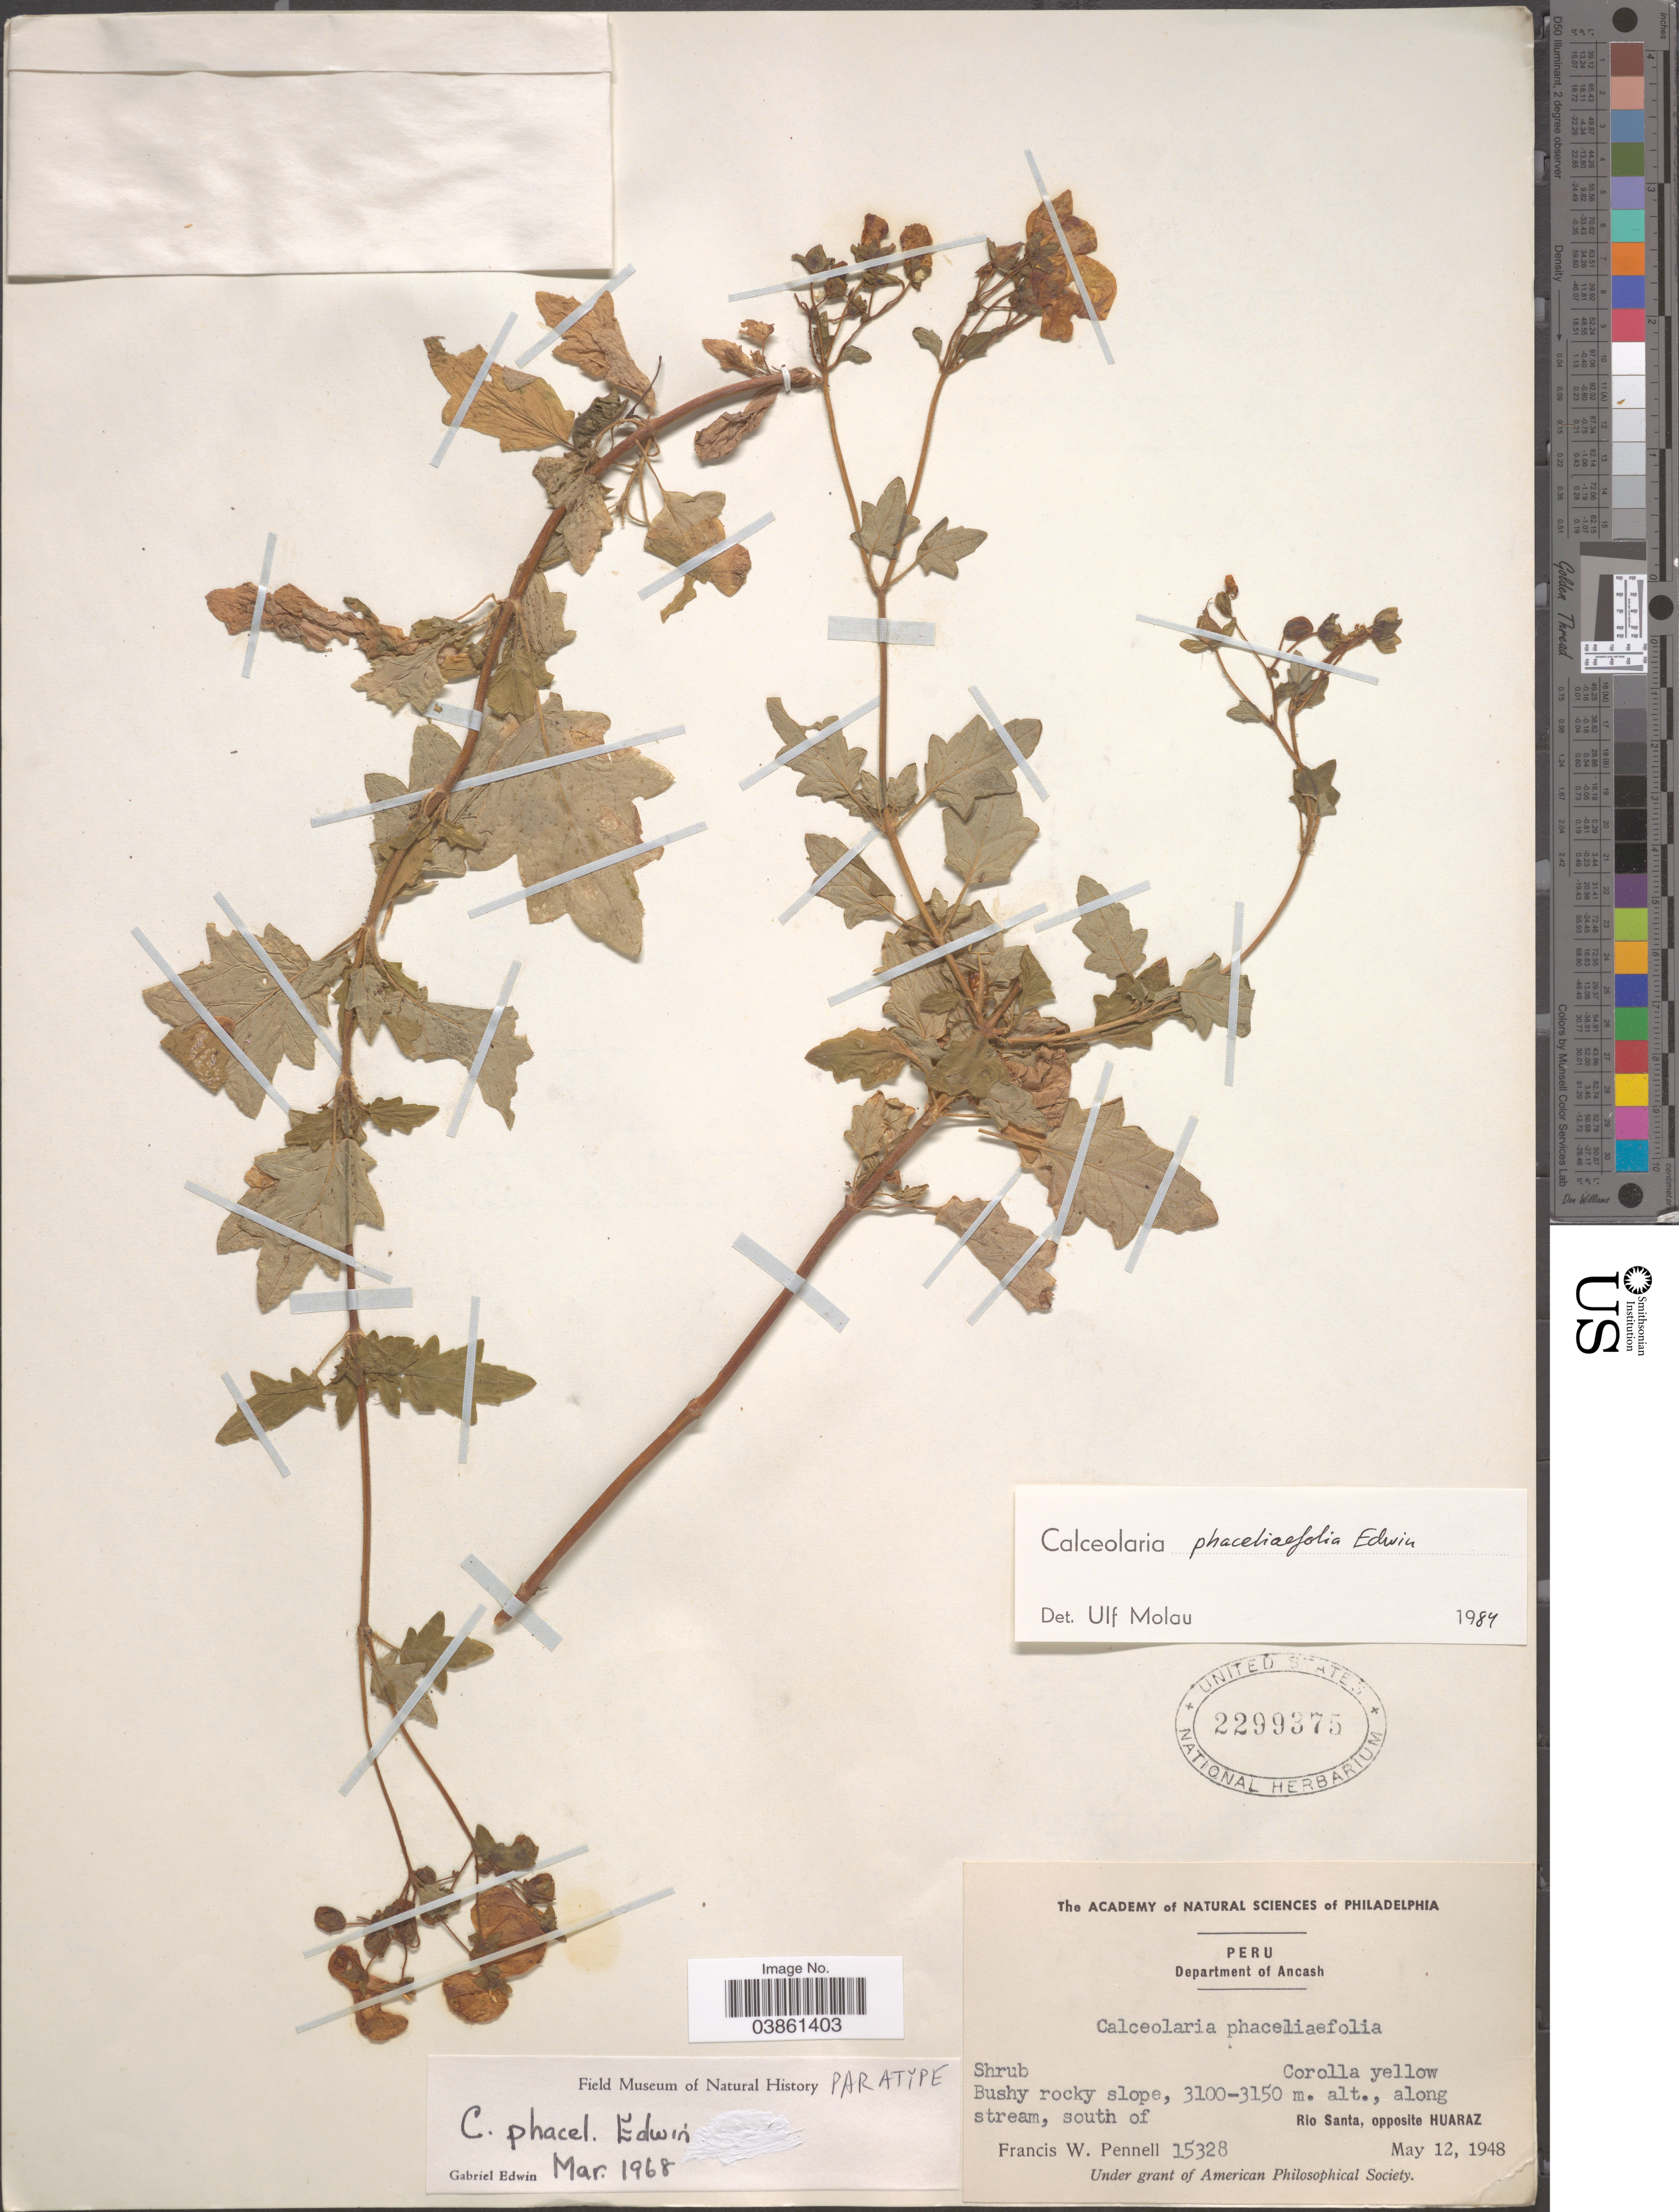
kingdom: Plantae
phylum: Tracheophyta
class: Magnoliopsida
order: Lamiales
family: Calceolariaceae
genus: Calceolaria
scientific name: Calceolaria phaceliaefolia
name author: Edwin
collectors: F. W. Pennell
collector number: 15328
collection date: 1948-05-12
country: Peru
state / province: Ancash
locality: Department of Ancash. Bushy rocky slope, along stream, south of Rio Santo, opposite Huaraz.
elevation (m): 3100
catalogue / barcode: US 2299375